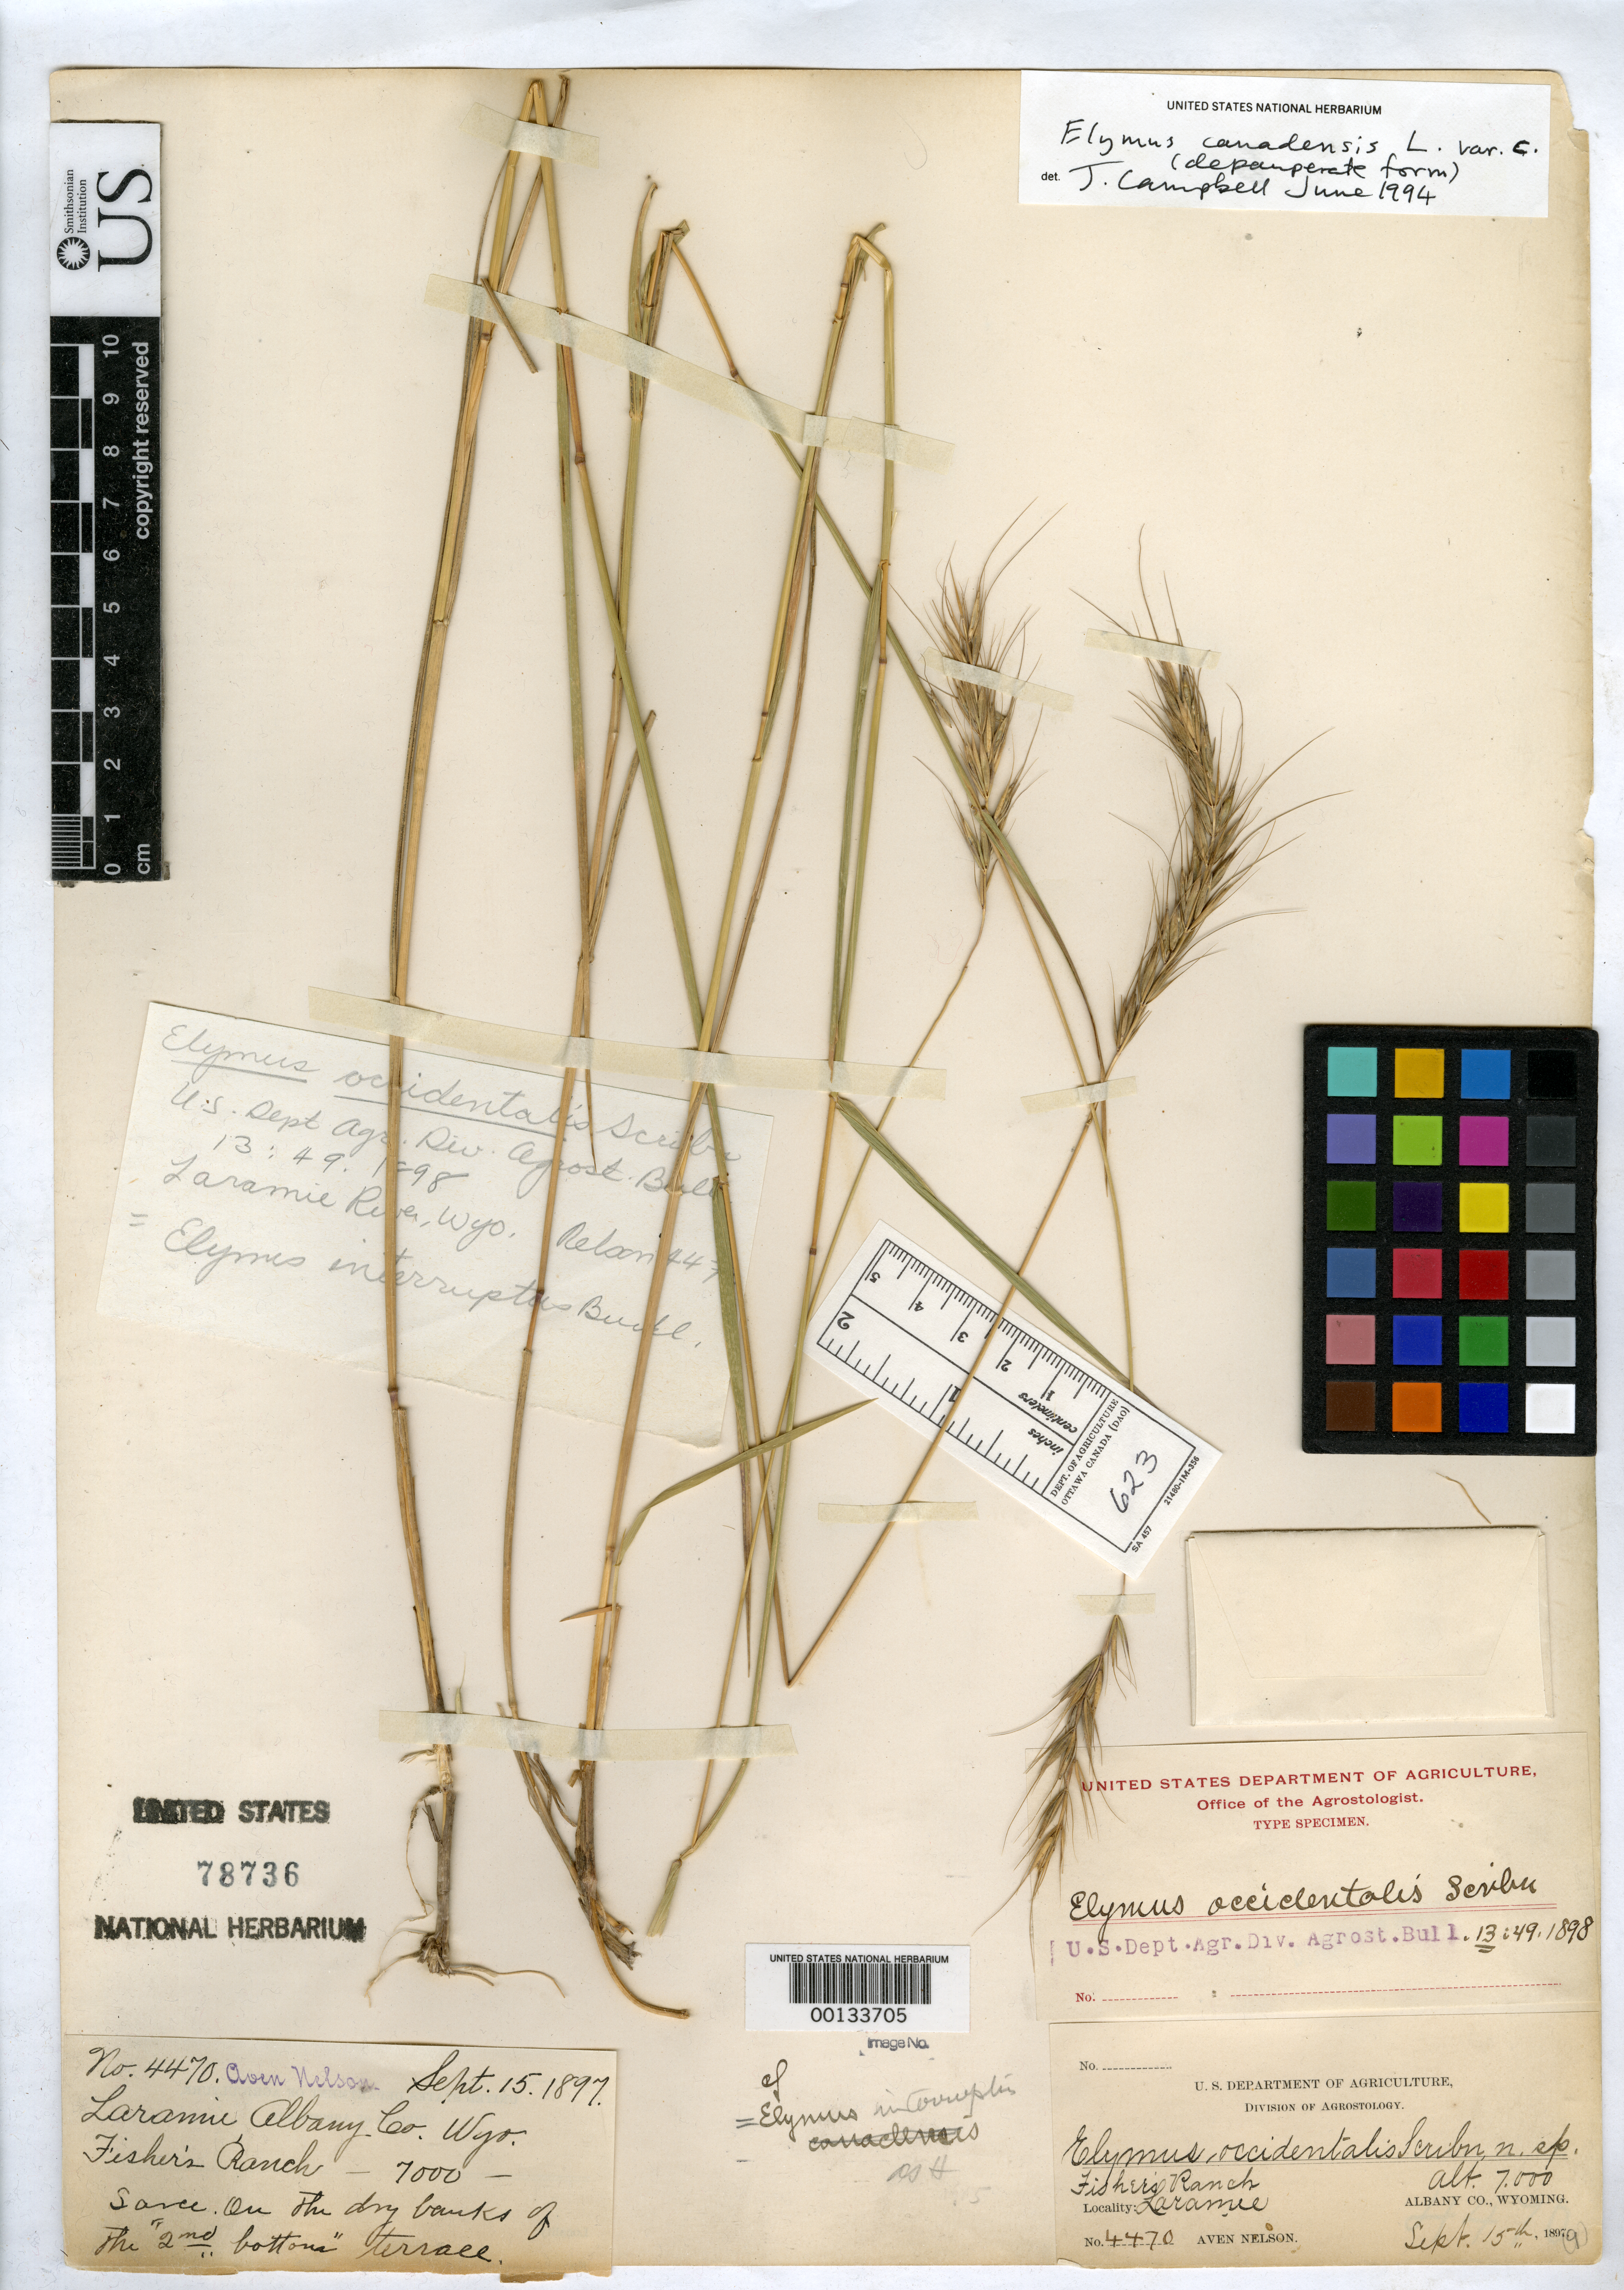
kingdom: Plantae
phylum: Tracheophyta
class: Liliopsida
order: Poales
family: Poaceae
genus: Elymus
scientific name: Elymus occidentalis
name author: Scribn.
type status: Isotype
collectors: A. Nelson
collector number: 4470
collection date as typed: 15 Sep 1895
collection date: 1895-09-15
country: United States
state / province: Wyoming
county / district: Albany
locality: Laramie, Fisher's ranch.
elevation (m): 2134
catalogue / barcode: US 78736